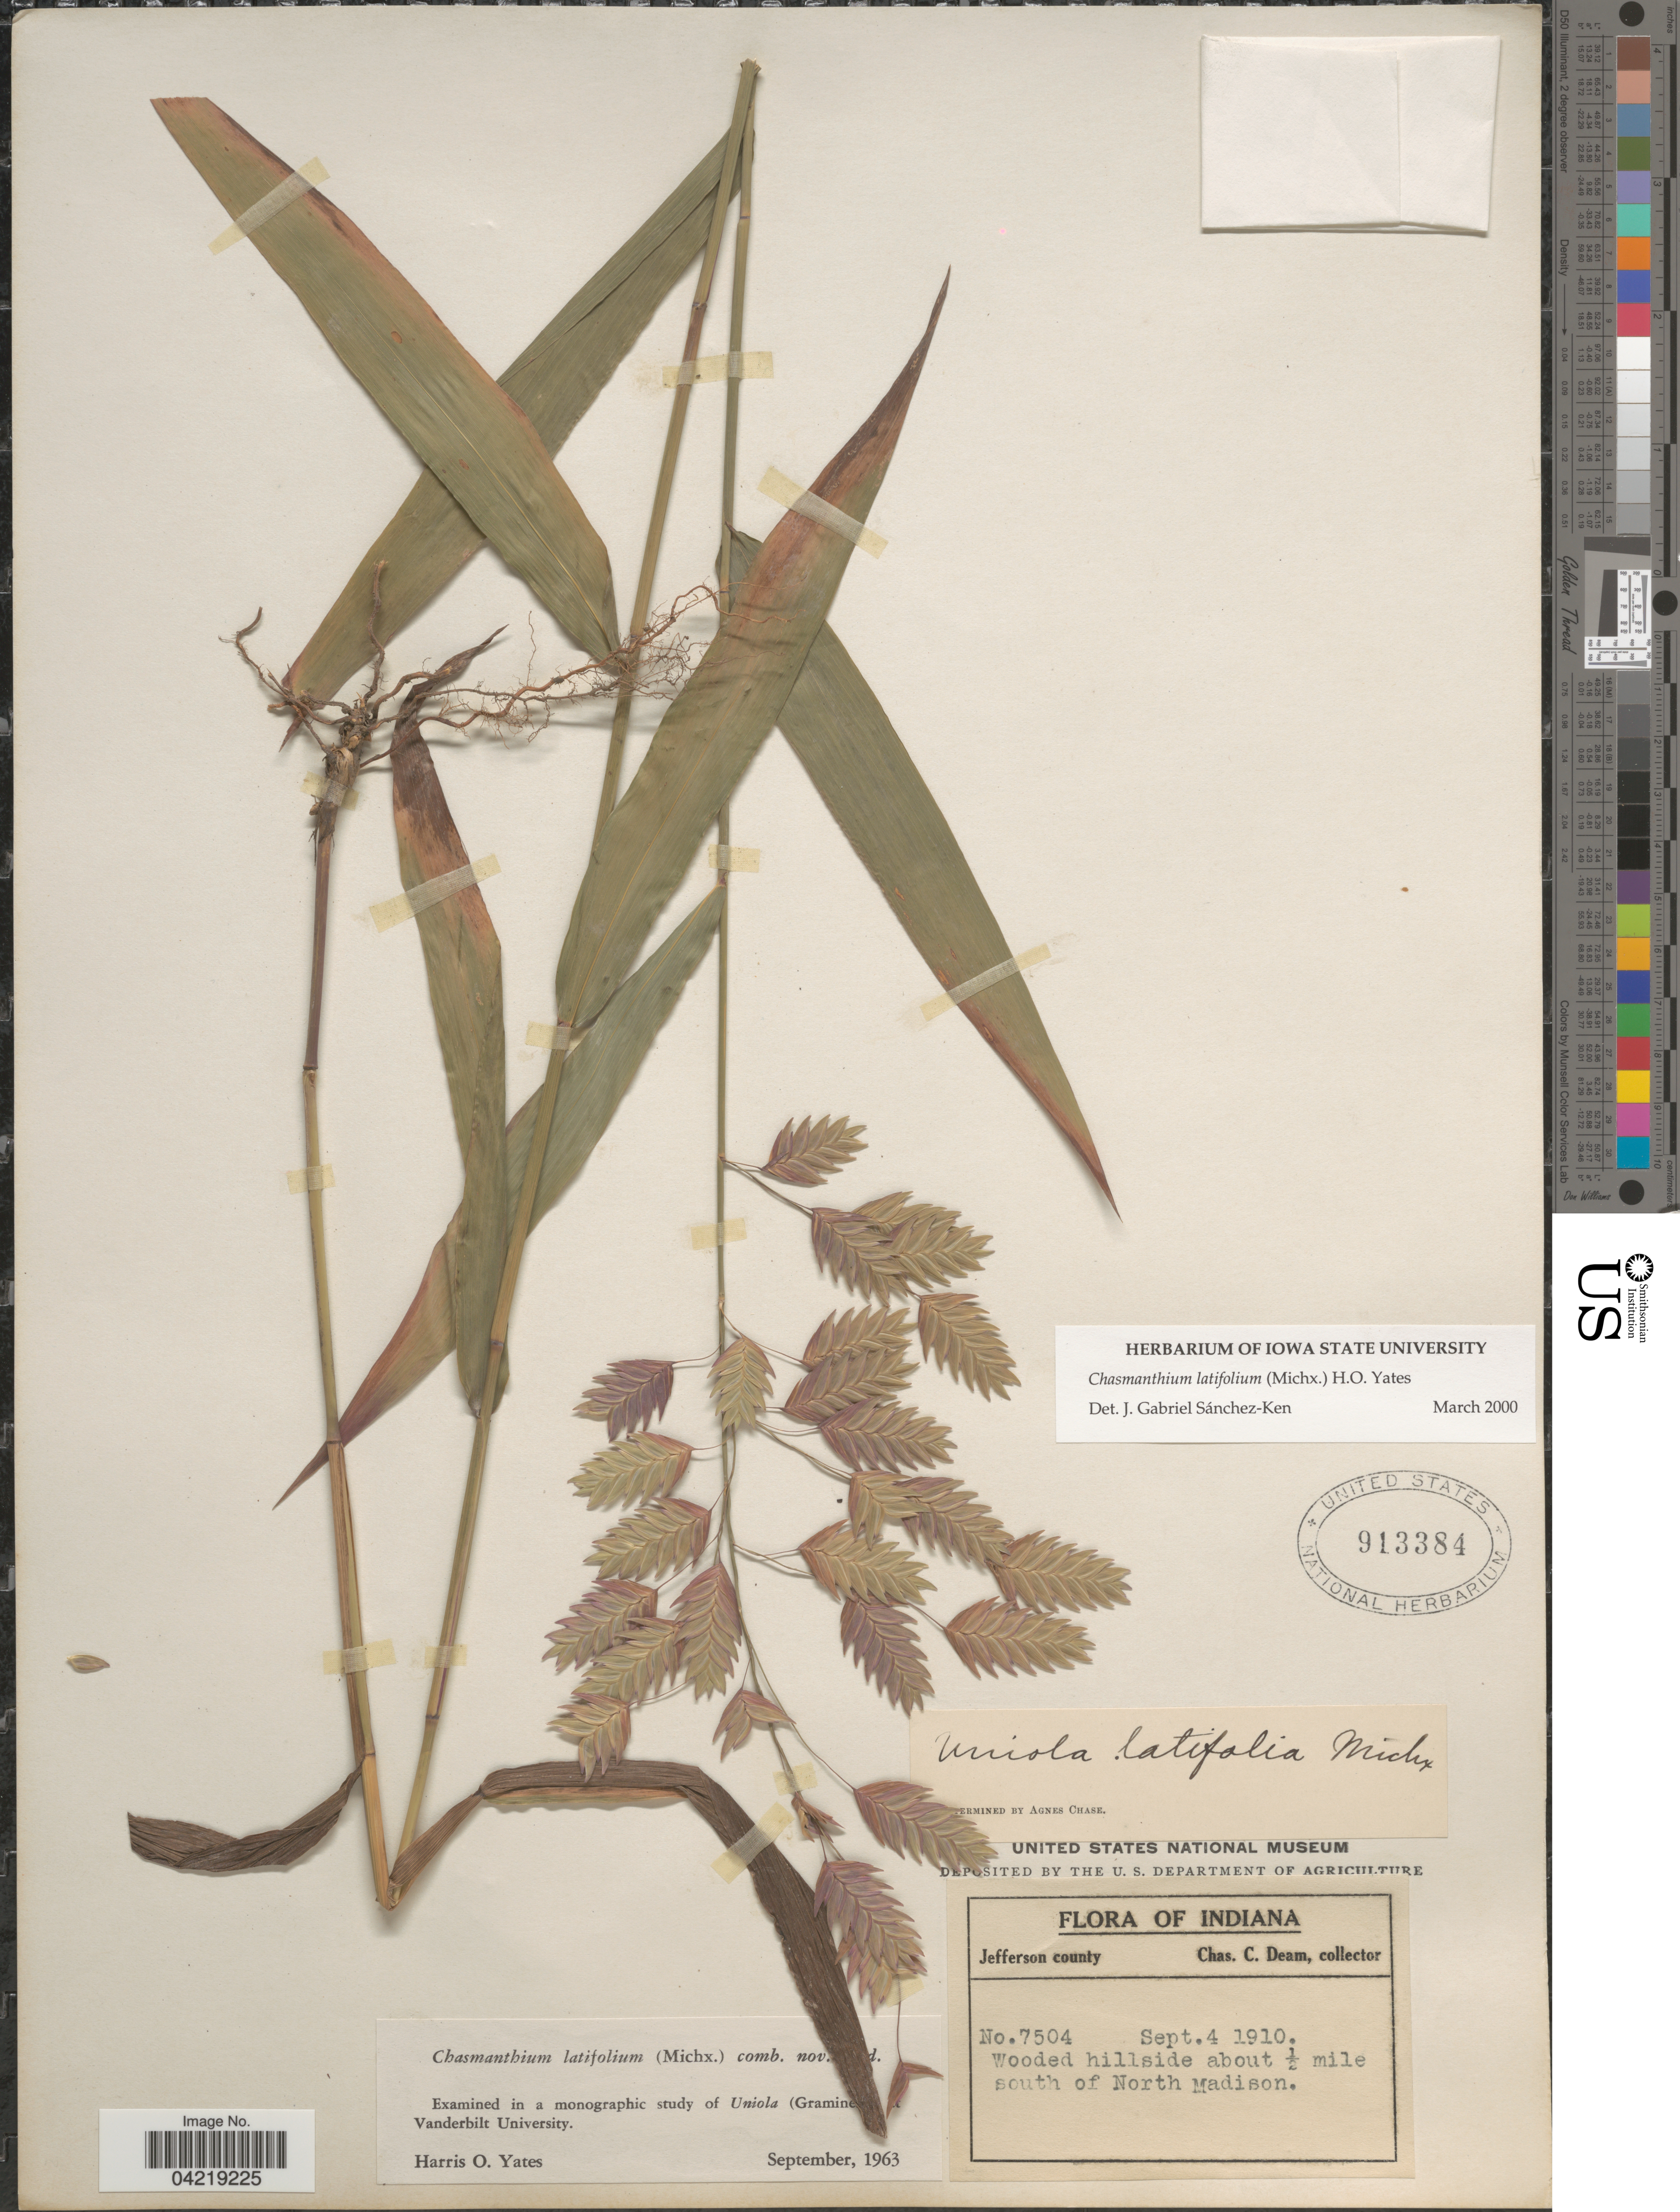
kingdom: Plantae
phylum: Tracheophyta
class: Liliopsida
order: Poales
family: Poaceae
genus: Chasmanthium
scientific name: Chasmanthium latifolium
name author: (Michx.) H.O. Yates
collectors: C. C. Deam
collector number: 7504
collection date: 1910-09-04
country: United States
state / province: Indiana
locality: Jefferson county. Wooded hillside about ½ mile south of North Madison.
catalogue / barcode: US 913384